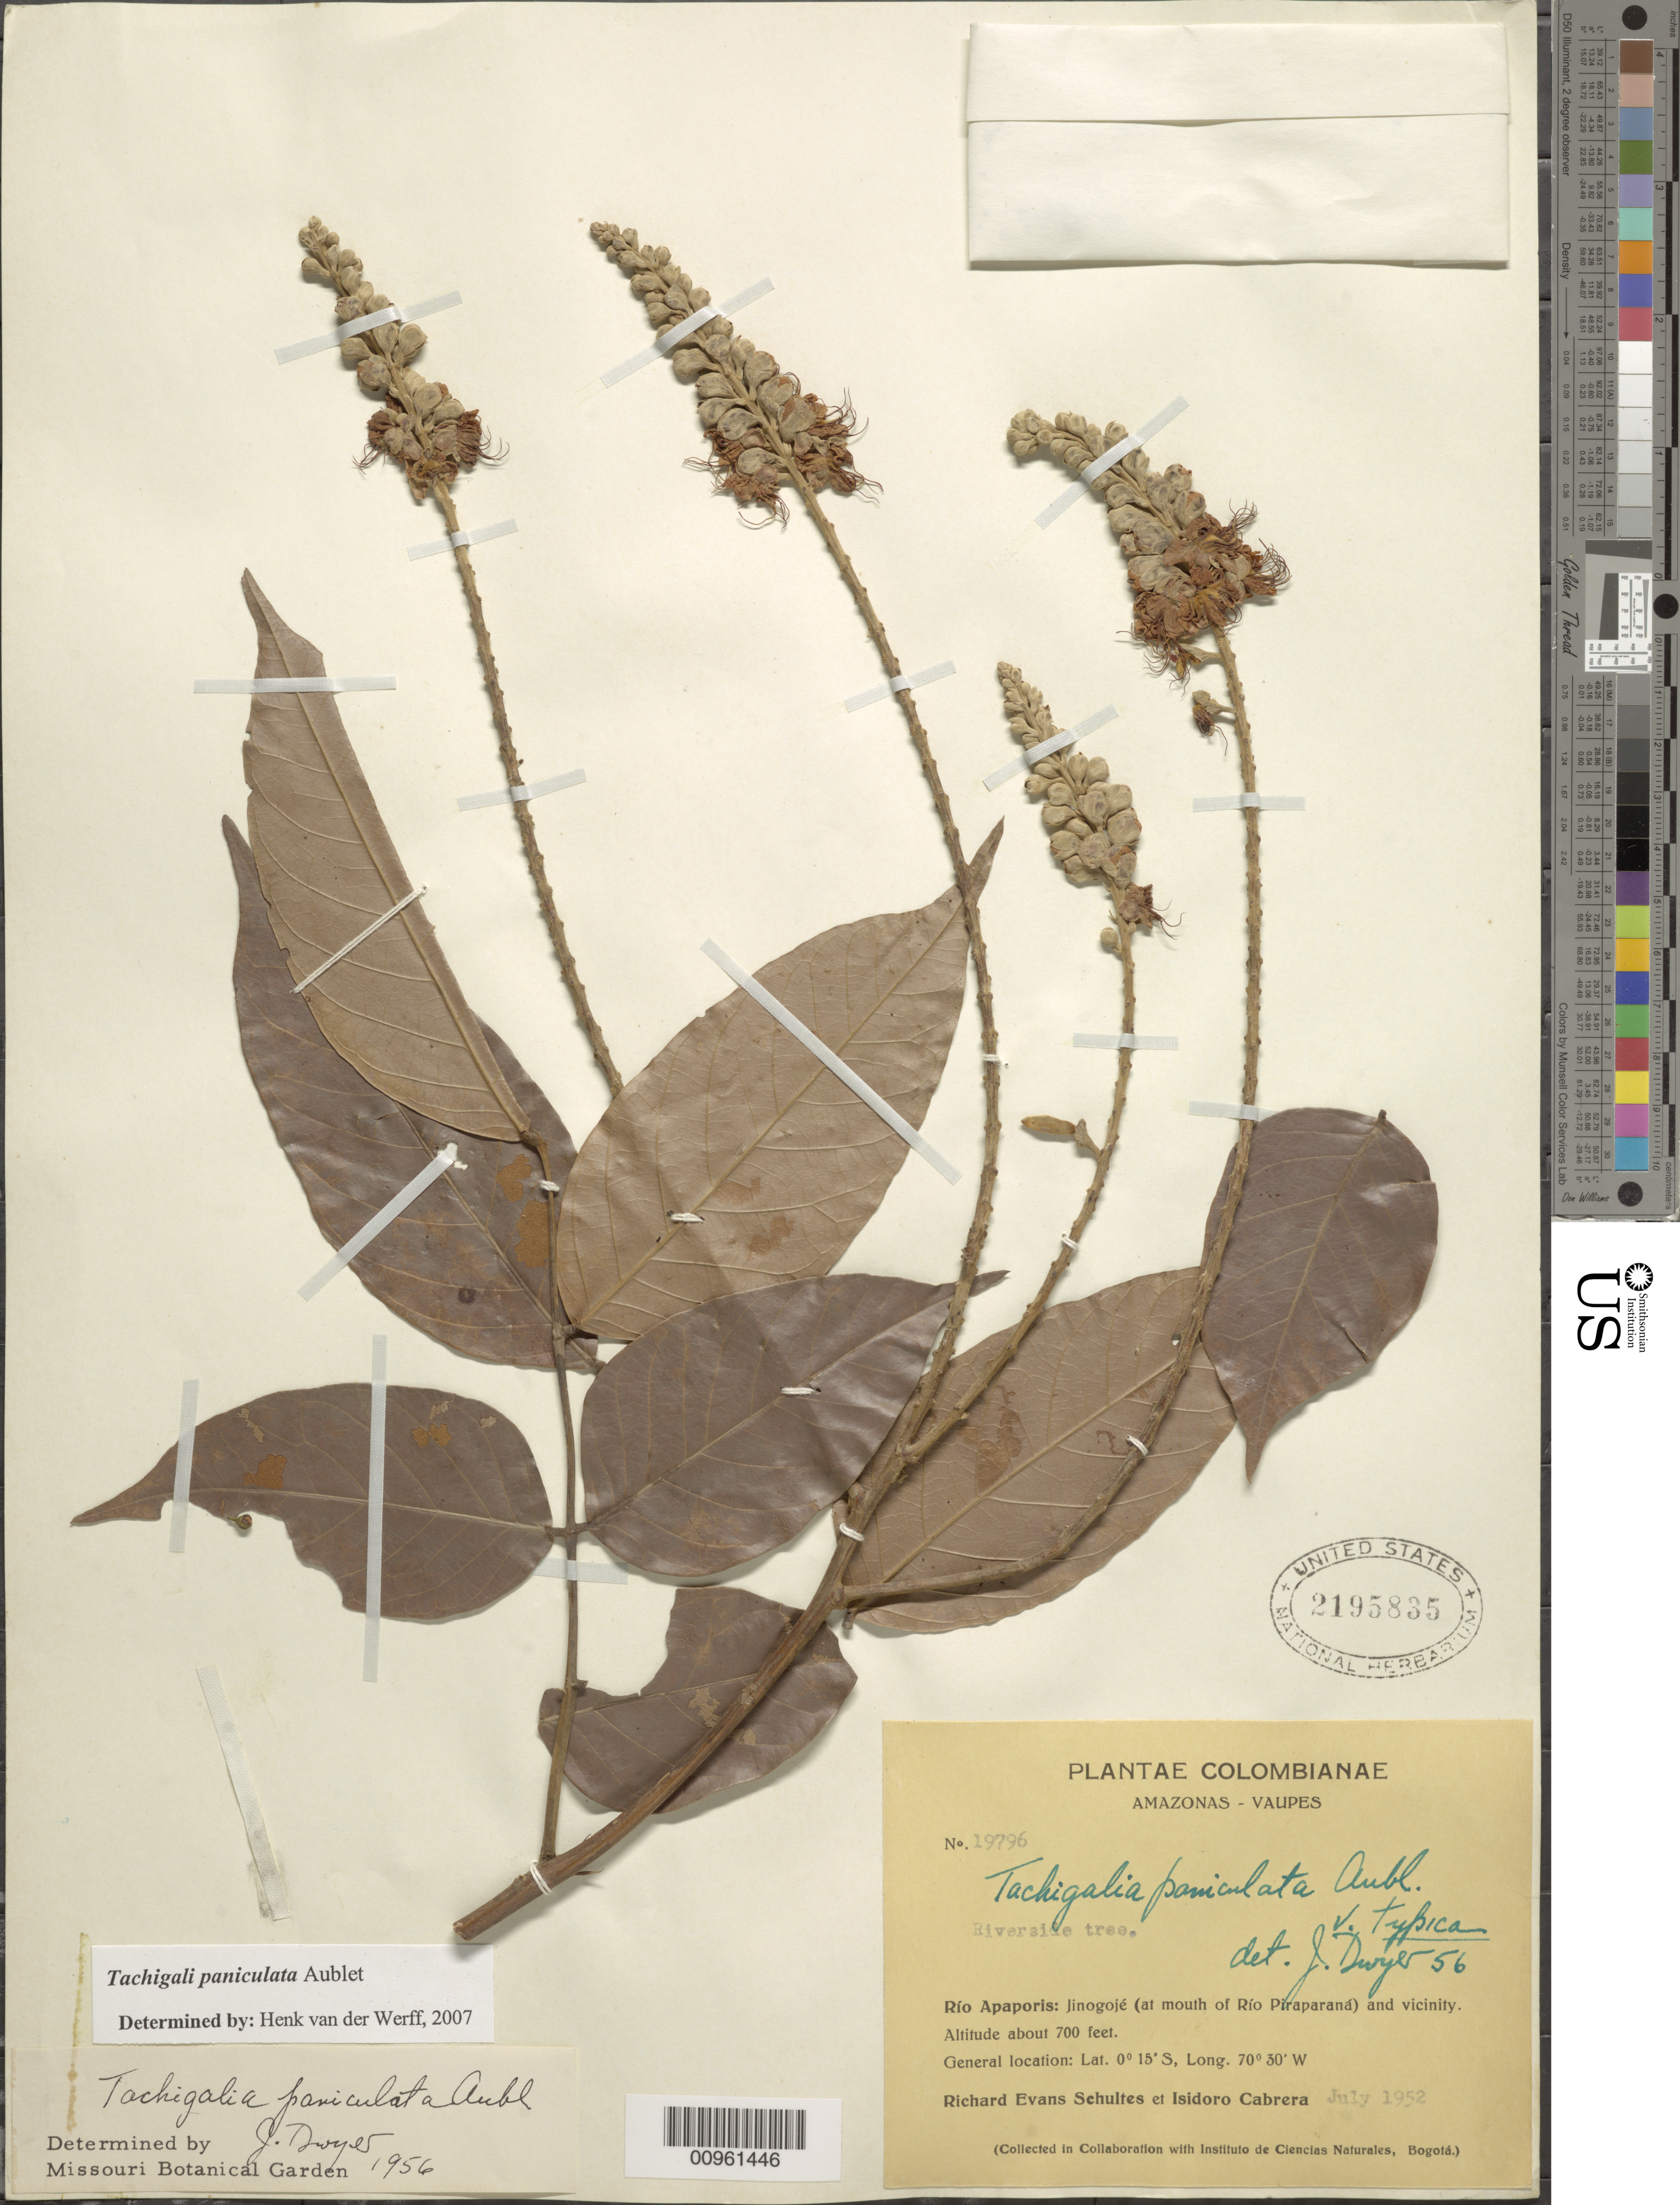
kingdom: Plantae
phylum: Tracheophyta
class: Magnoliopsida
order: Fabales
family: Fabaceae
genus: Tachigali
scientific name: Tachigali paniculata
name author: Aubl.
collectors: R. E. Schultes & I. Cabrera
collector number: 19796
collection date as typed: Jul 1952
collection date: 1952-07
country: Colombia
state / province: Amazônas / Vaupés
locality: Rio Apaporis: Jinogoje (at mouth of Rio Piraparana) and vicinity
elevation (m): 213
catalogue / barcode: US 2195835